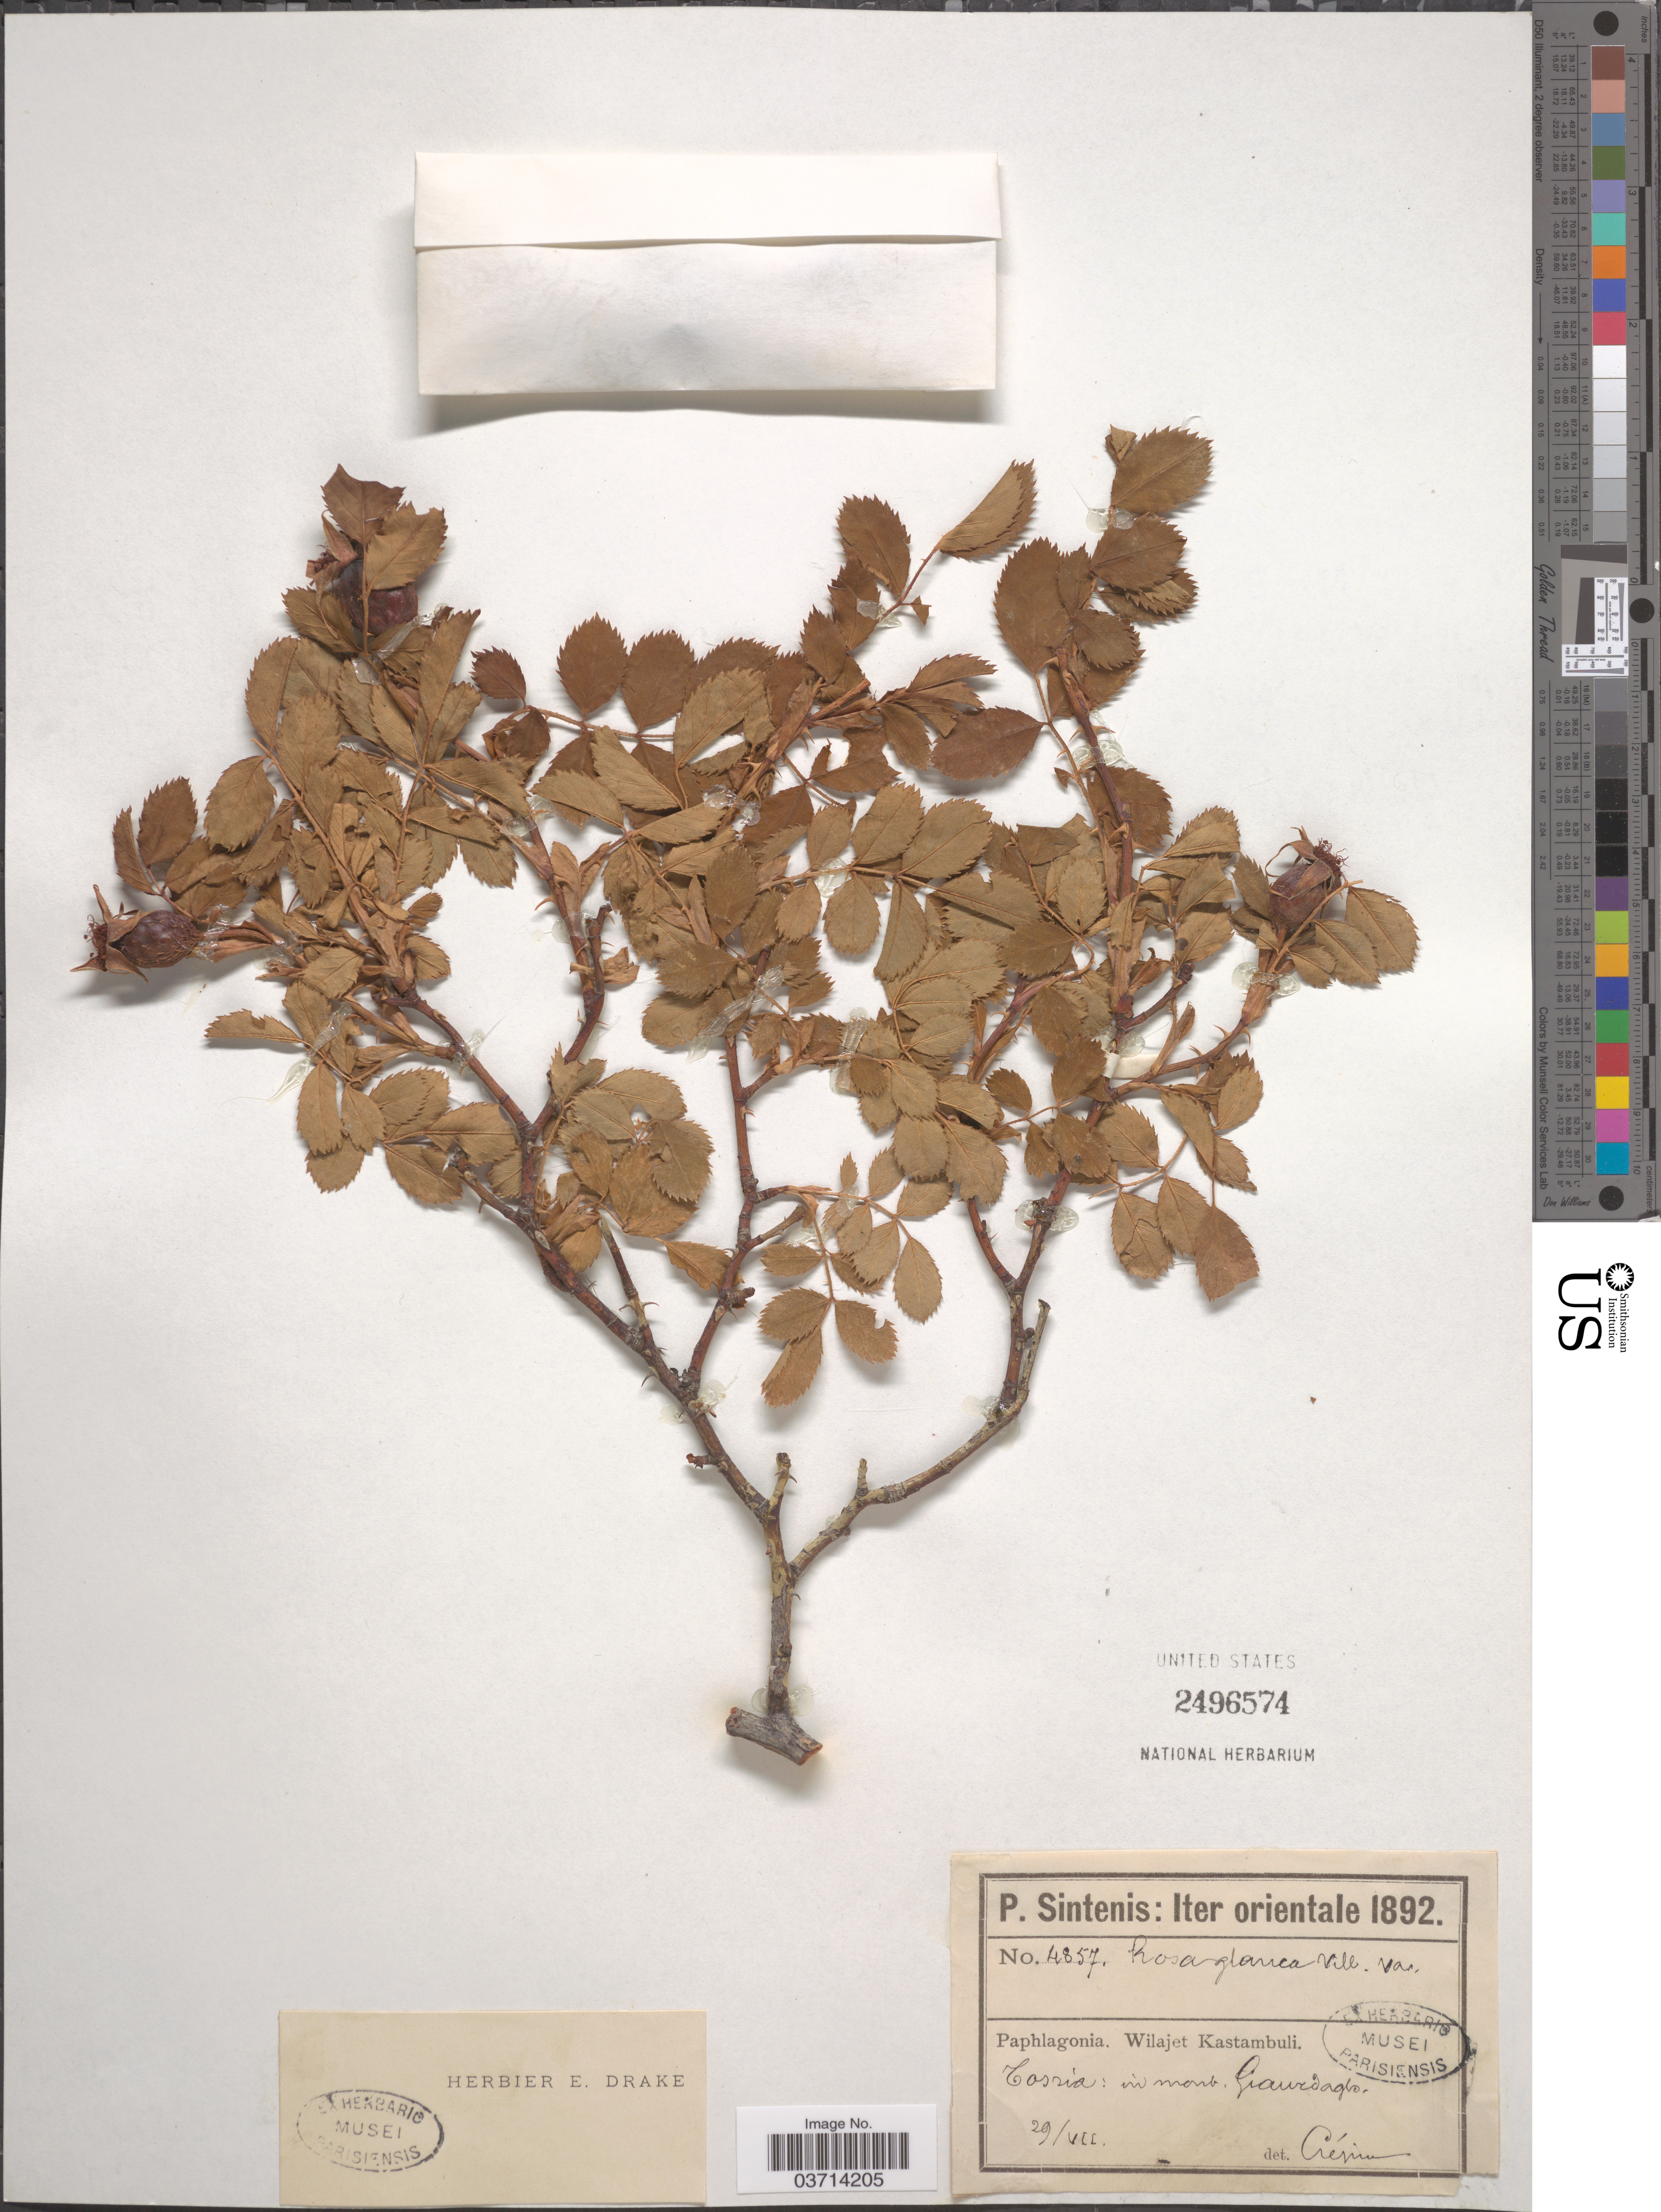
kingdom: Plantae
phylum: Tracheophyta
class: Magnoliopsida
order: Rosales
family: Rosaceae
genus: Rosa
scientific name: Rosa glauca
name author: Pourr.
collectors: P. Sintenis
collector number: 4857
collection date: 1892-07-29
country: Turkey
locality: Orientale. Paphlagonia. Wilajet Kastambuli. Tossia: on mont. Giaurdagh.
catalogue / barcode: US 2496574